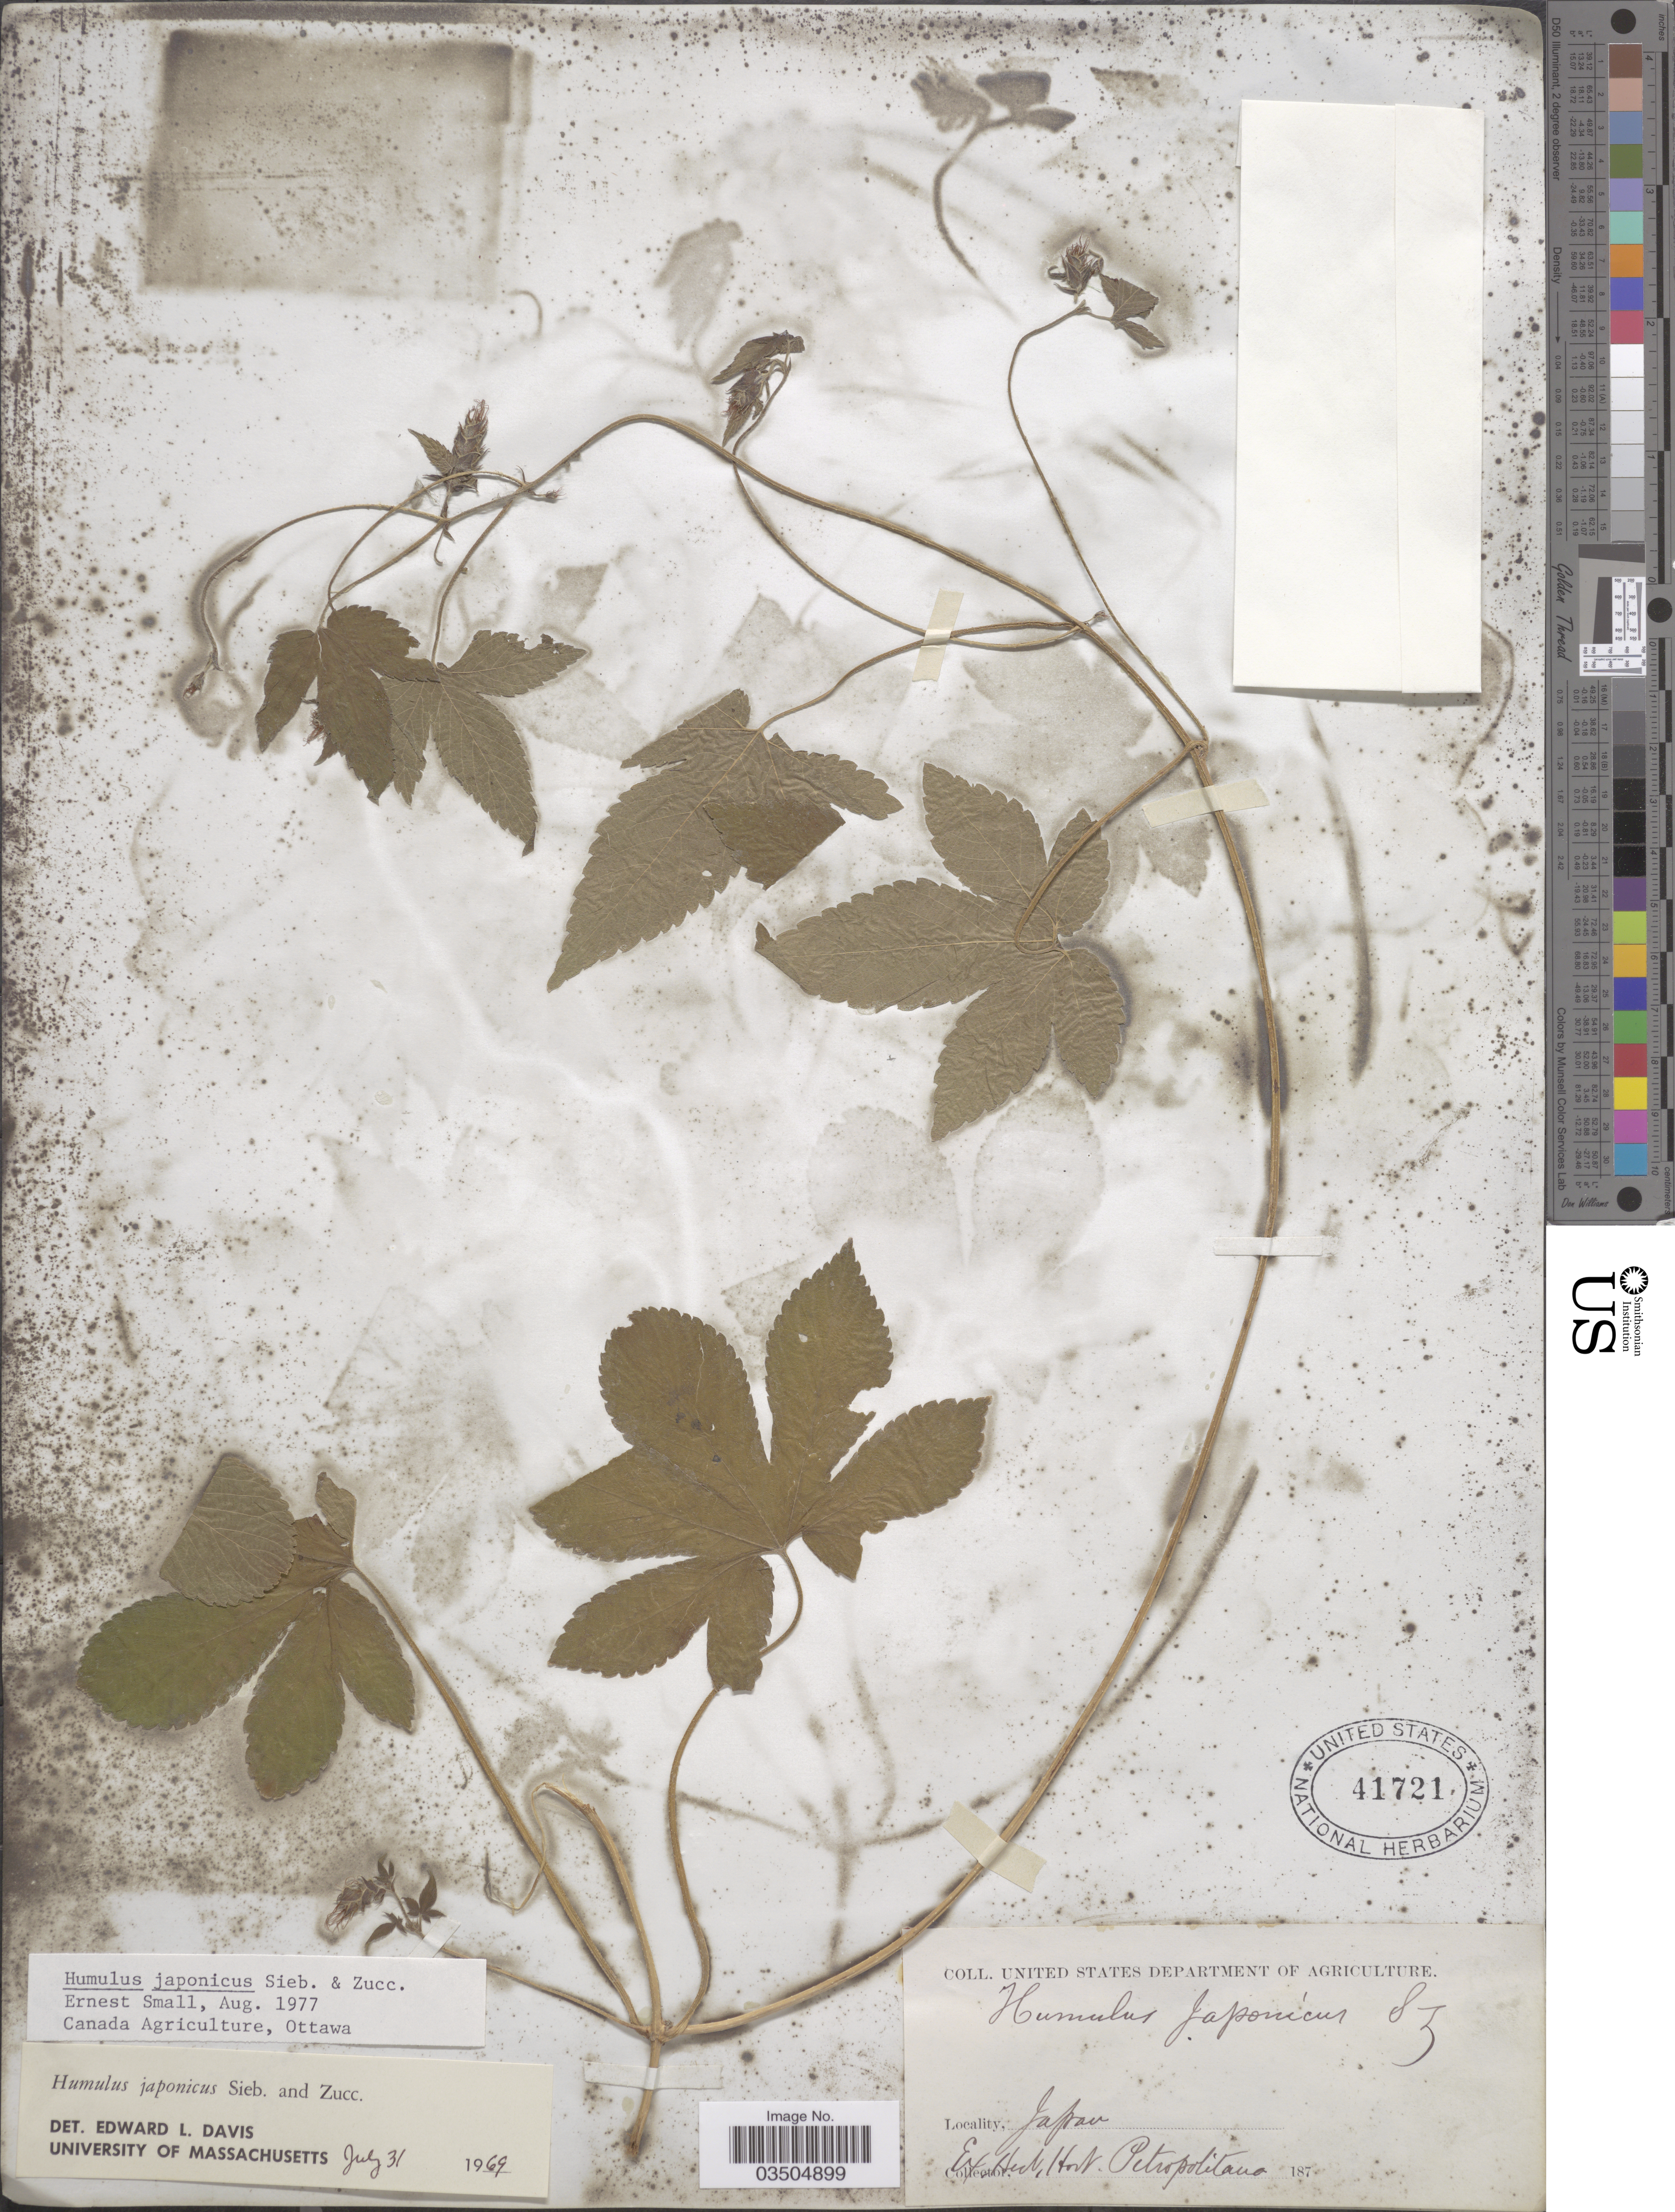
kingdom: Plantae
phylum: Tracheophyta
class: Magnoliopsida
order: Rosales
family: Cannabaceae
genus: Humulus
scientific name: Humulus japonicus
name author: Siebold & Zucc.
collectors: Ex herb. Petropolitano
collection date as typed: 187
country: Japan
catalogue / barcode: US 41721